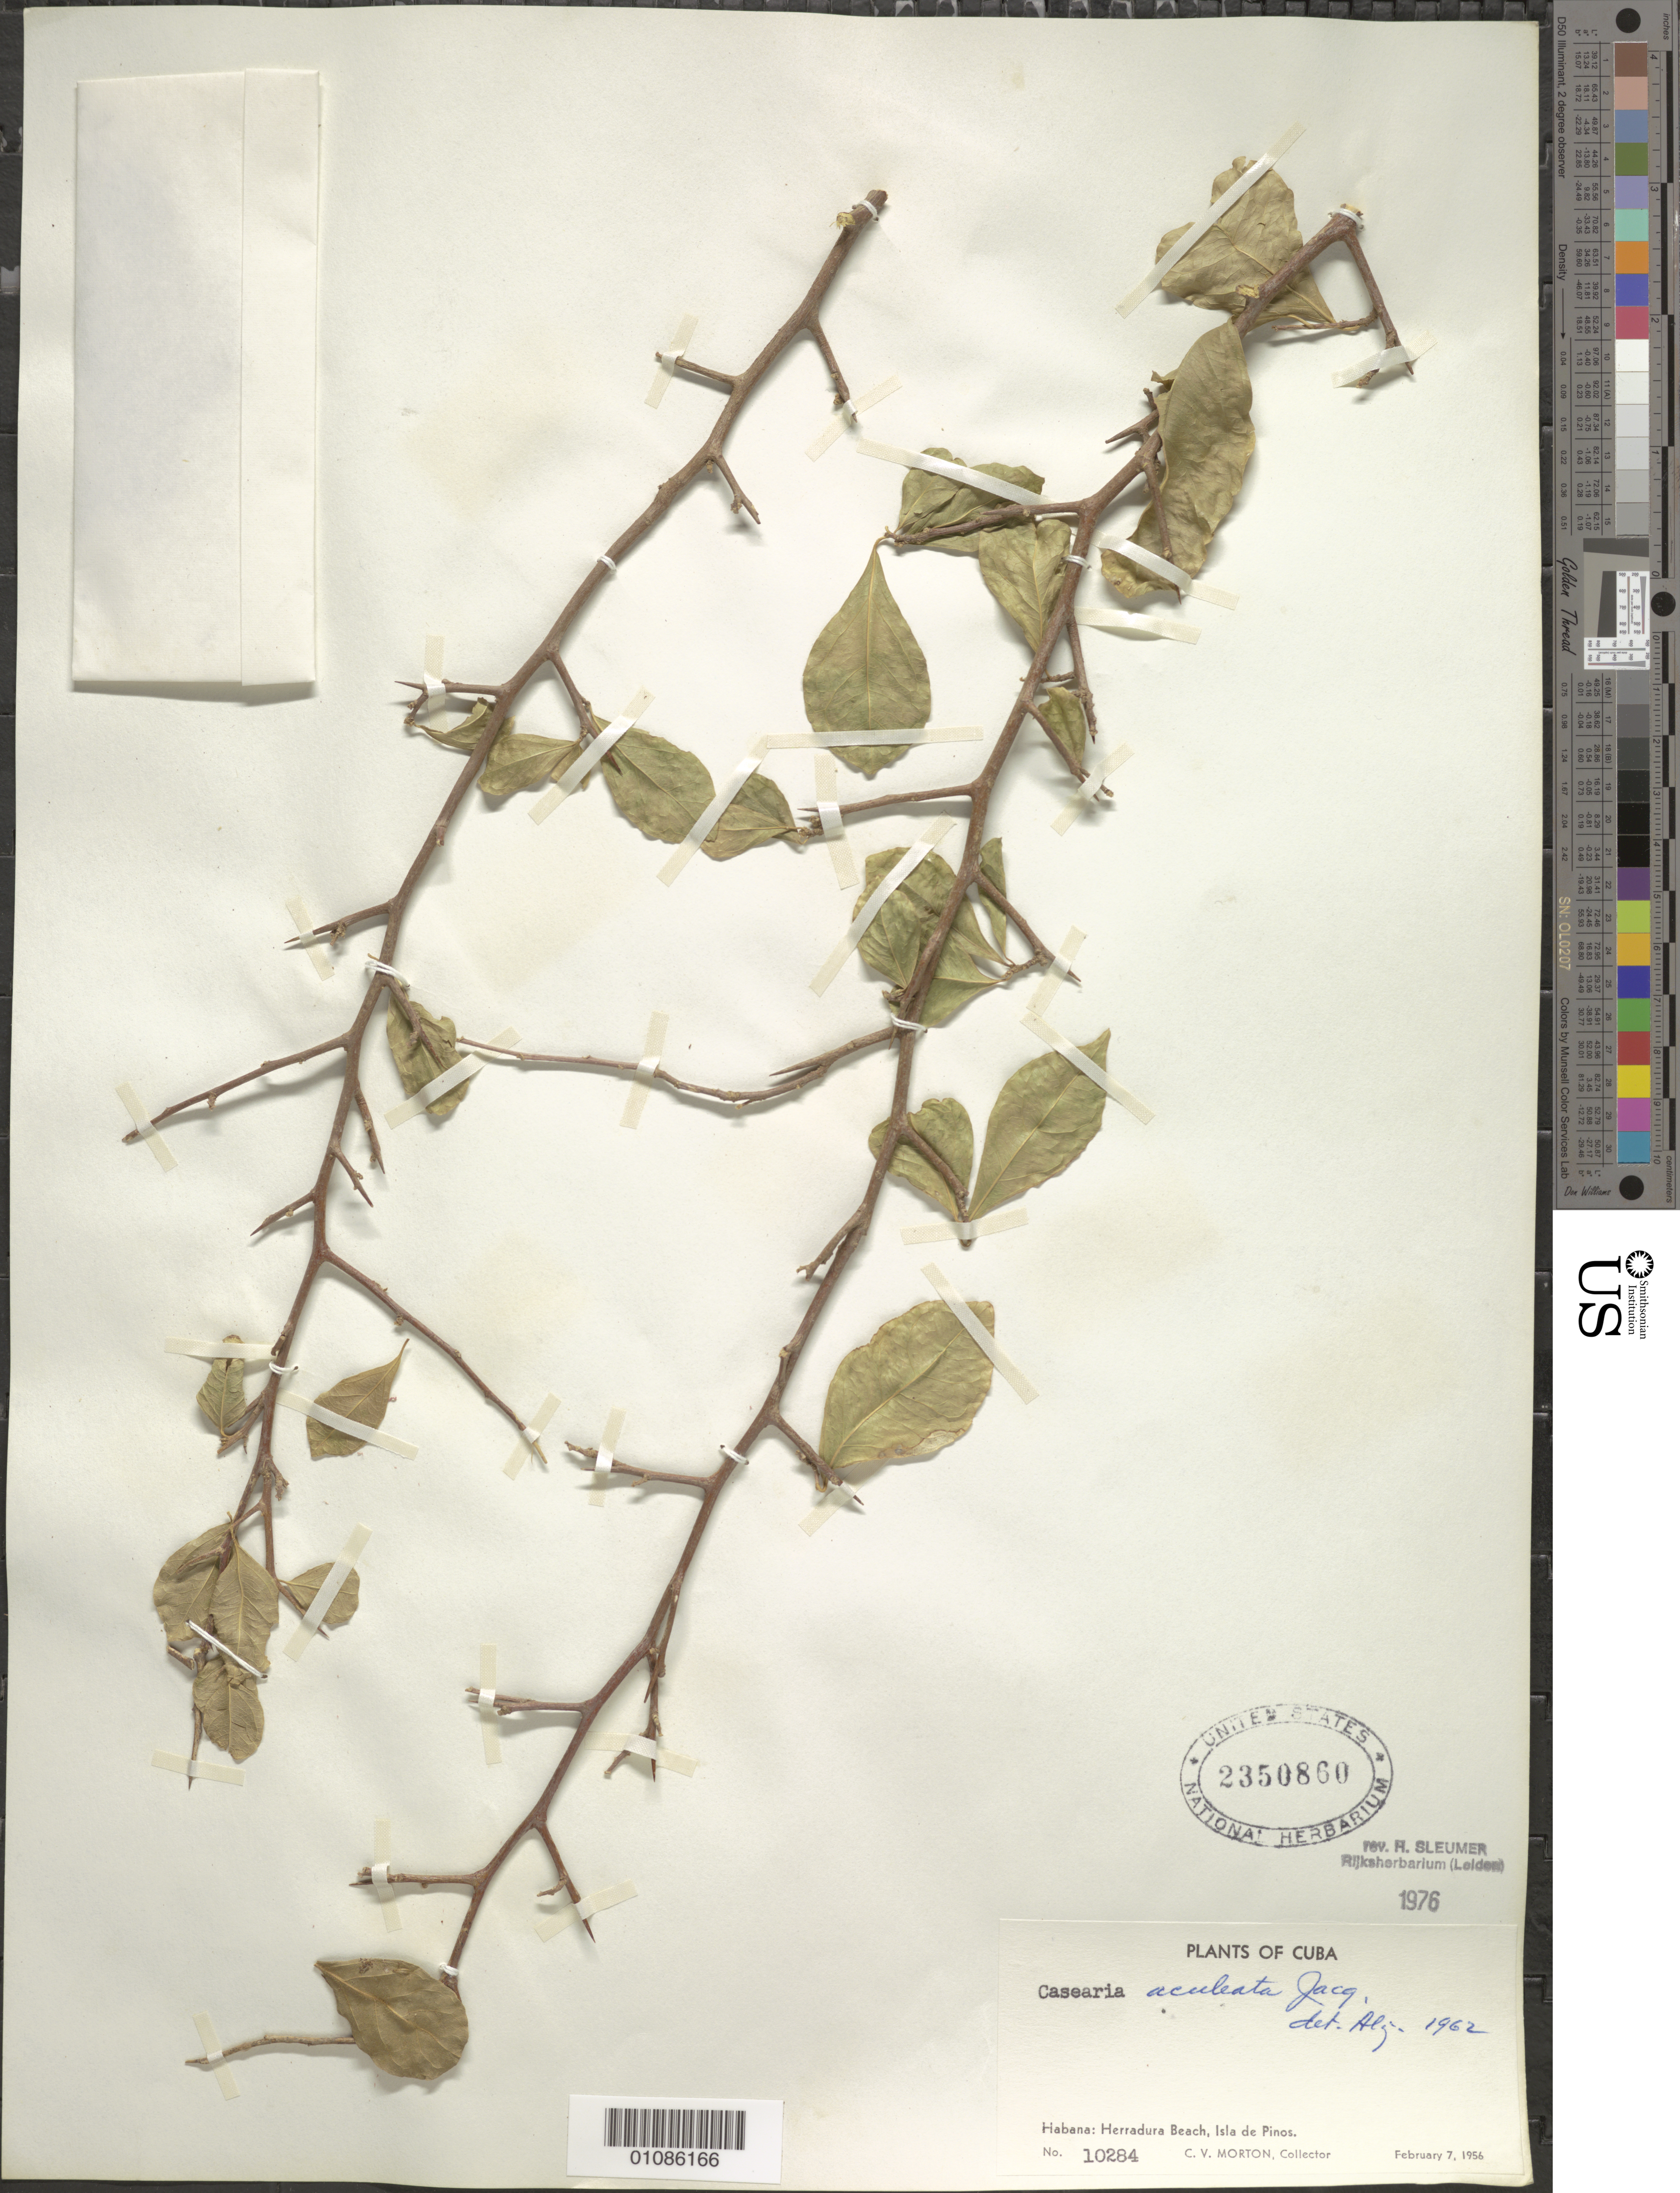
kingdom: Plantae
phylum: Tracheophyta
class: Magnoliopsida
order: Malpighiales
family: Salicaceae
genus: Casearia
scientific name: Casearia aculeata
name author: Jacq.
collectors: C. V. Morton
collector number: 10284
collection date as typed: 07 Feb 1956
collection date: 1956-02-07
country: Cuba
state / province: Isla de La Juventud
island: Isla de la Juventud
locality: Herradure Beach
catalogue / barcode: US 2350860